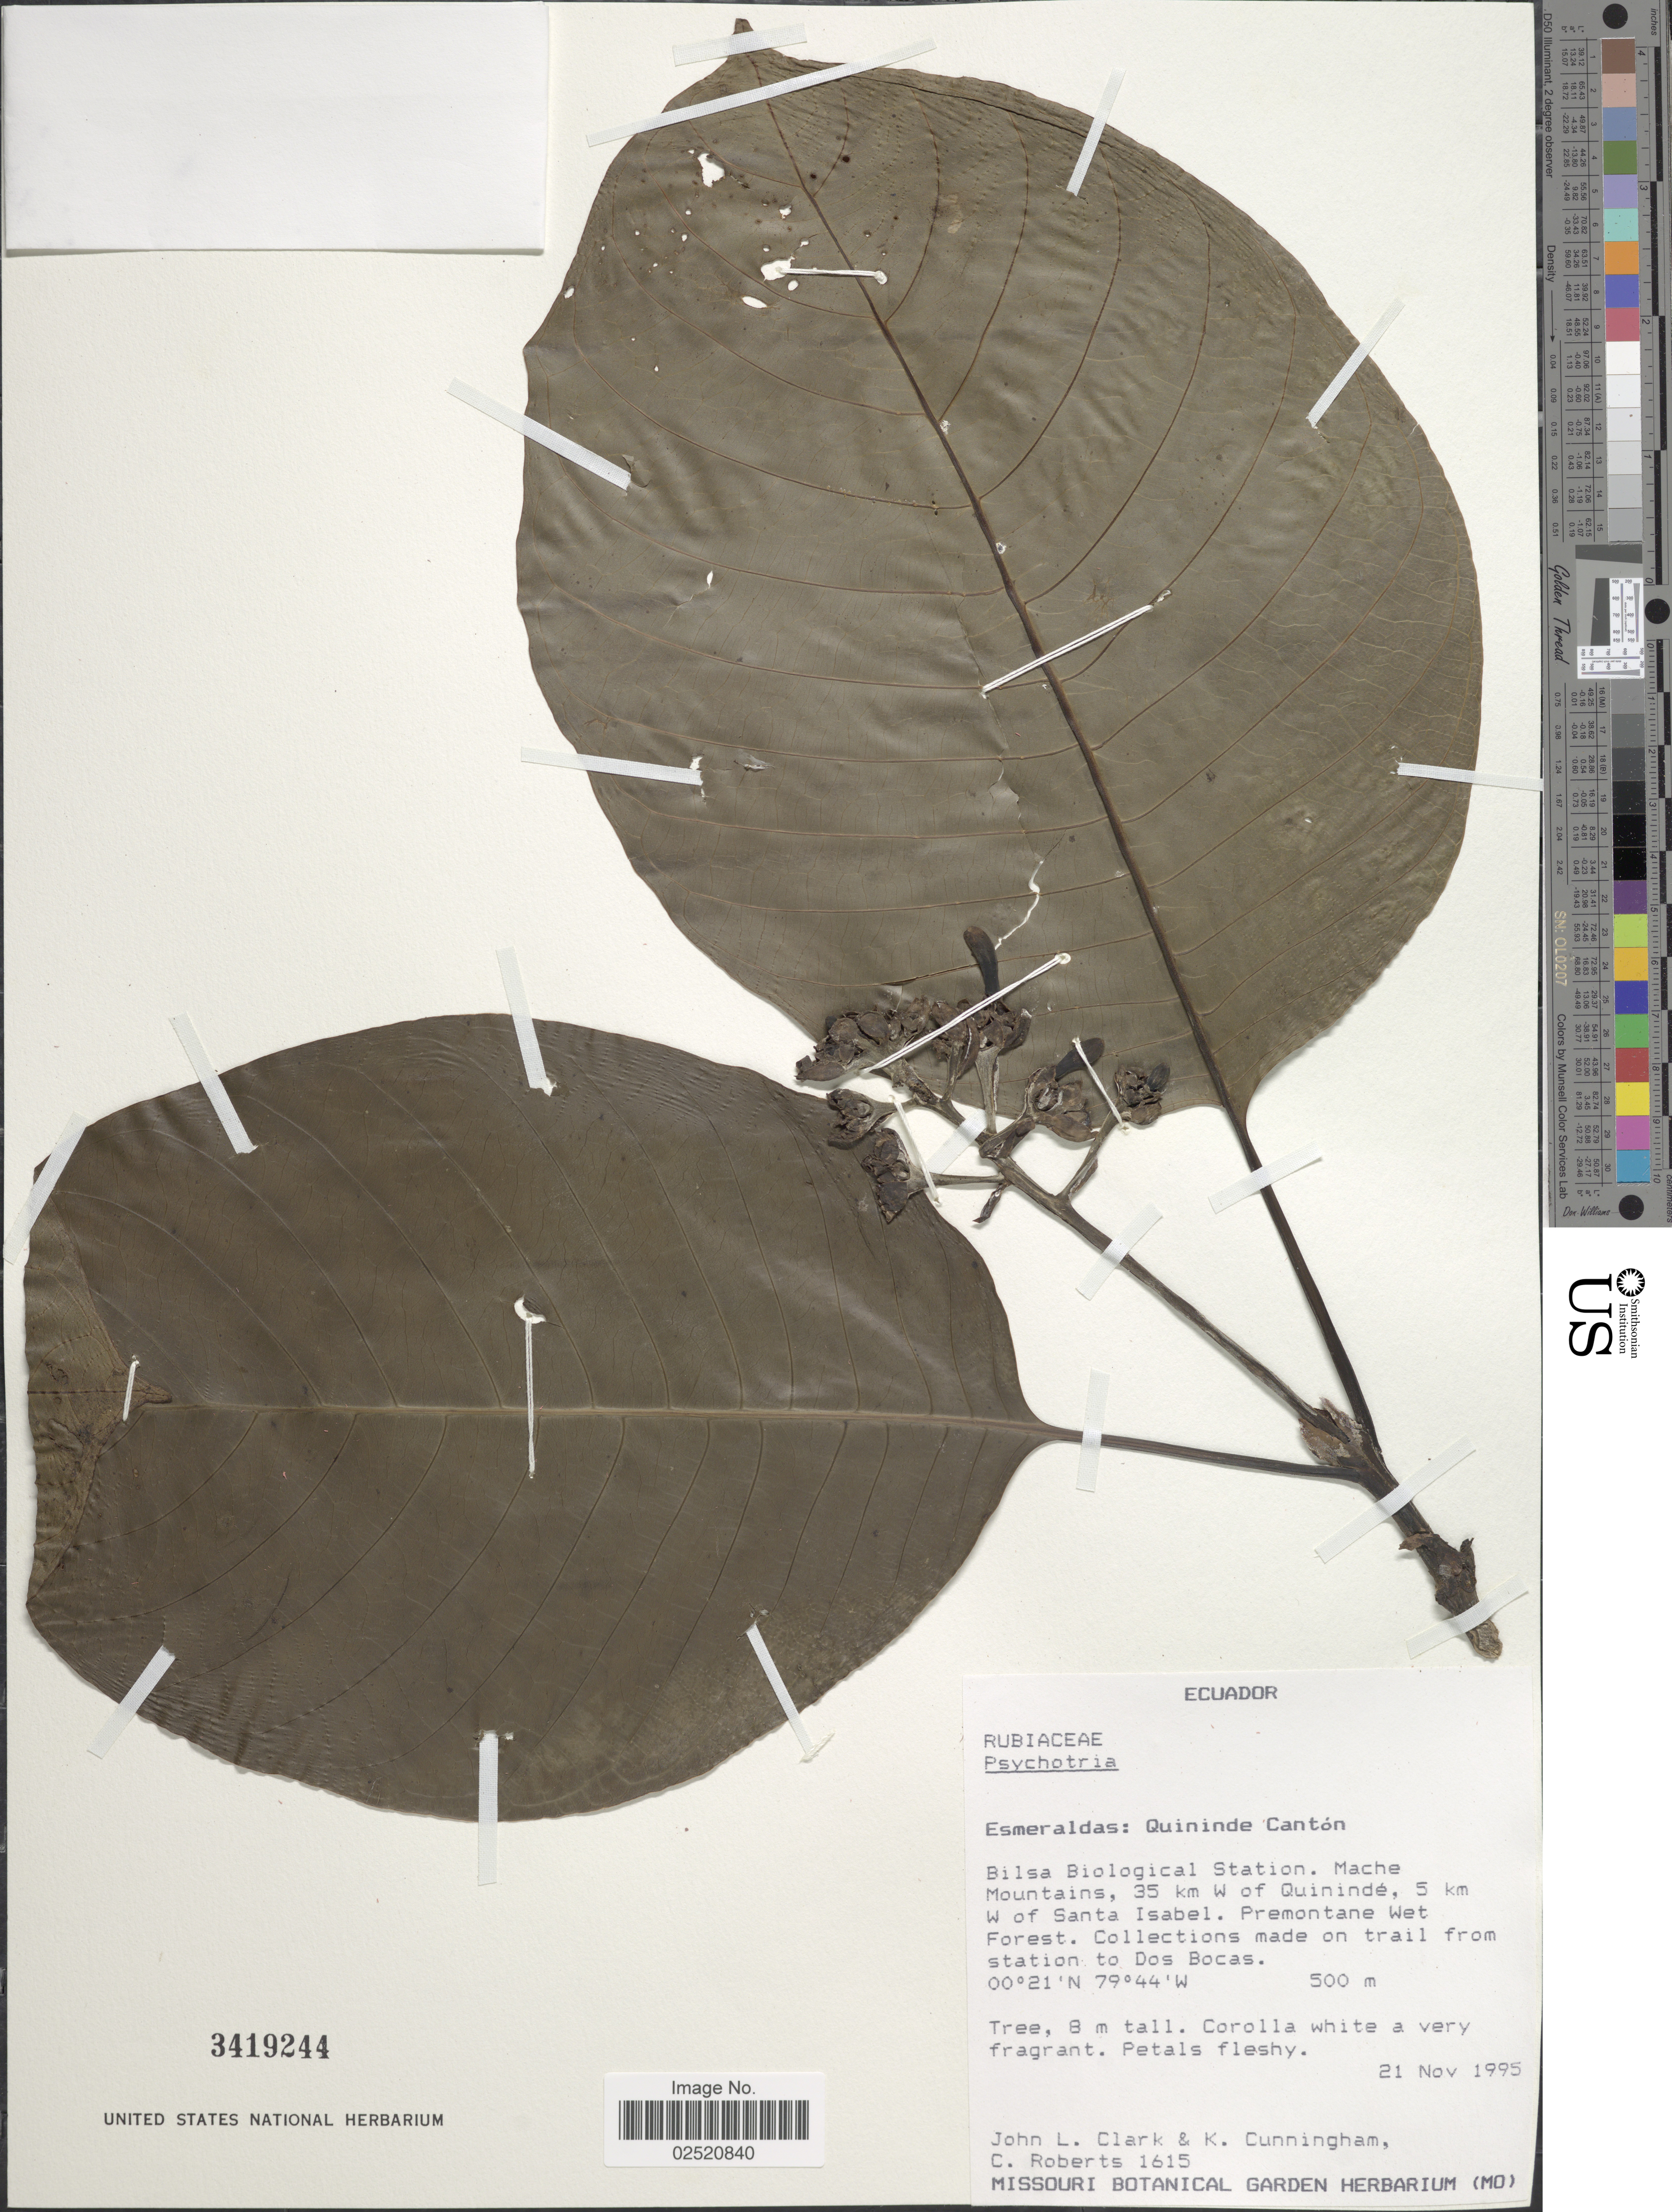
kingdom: Plantae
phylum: Tracheophyta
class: Magnoliopsida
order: Gentianales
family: Rubiaceae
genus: Psychotria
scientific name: Psychotria sp.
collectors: J. L. Clark, K. Cunningham & C. Roberts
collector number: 1615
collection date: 1995-11-21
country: Ecuador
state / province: Esmeraldas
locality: Quininde Canton, Bilsa Bilogical Station, Mache Mountains, 35 km W of Quininde, 5 km W of Santa Isabel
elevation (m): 500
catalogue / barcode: US 3419244